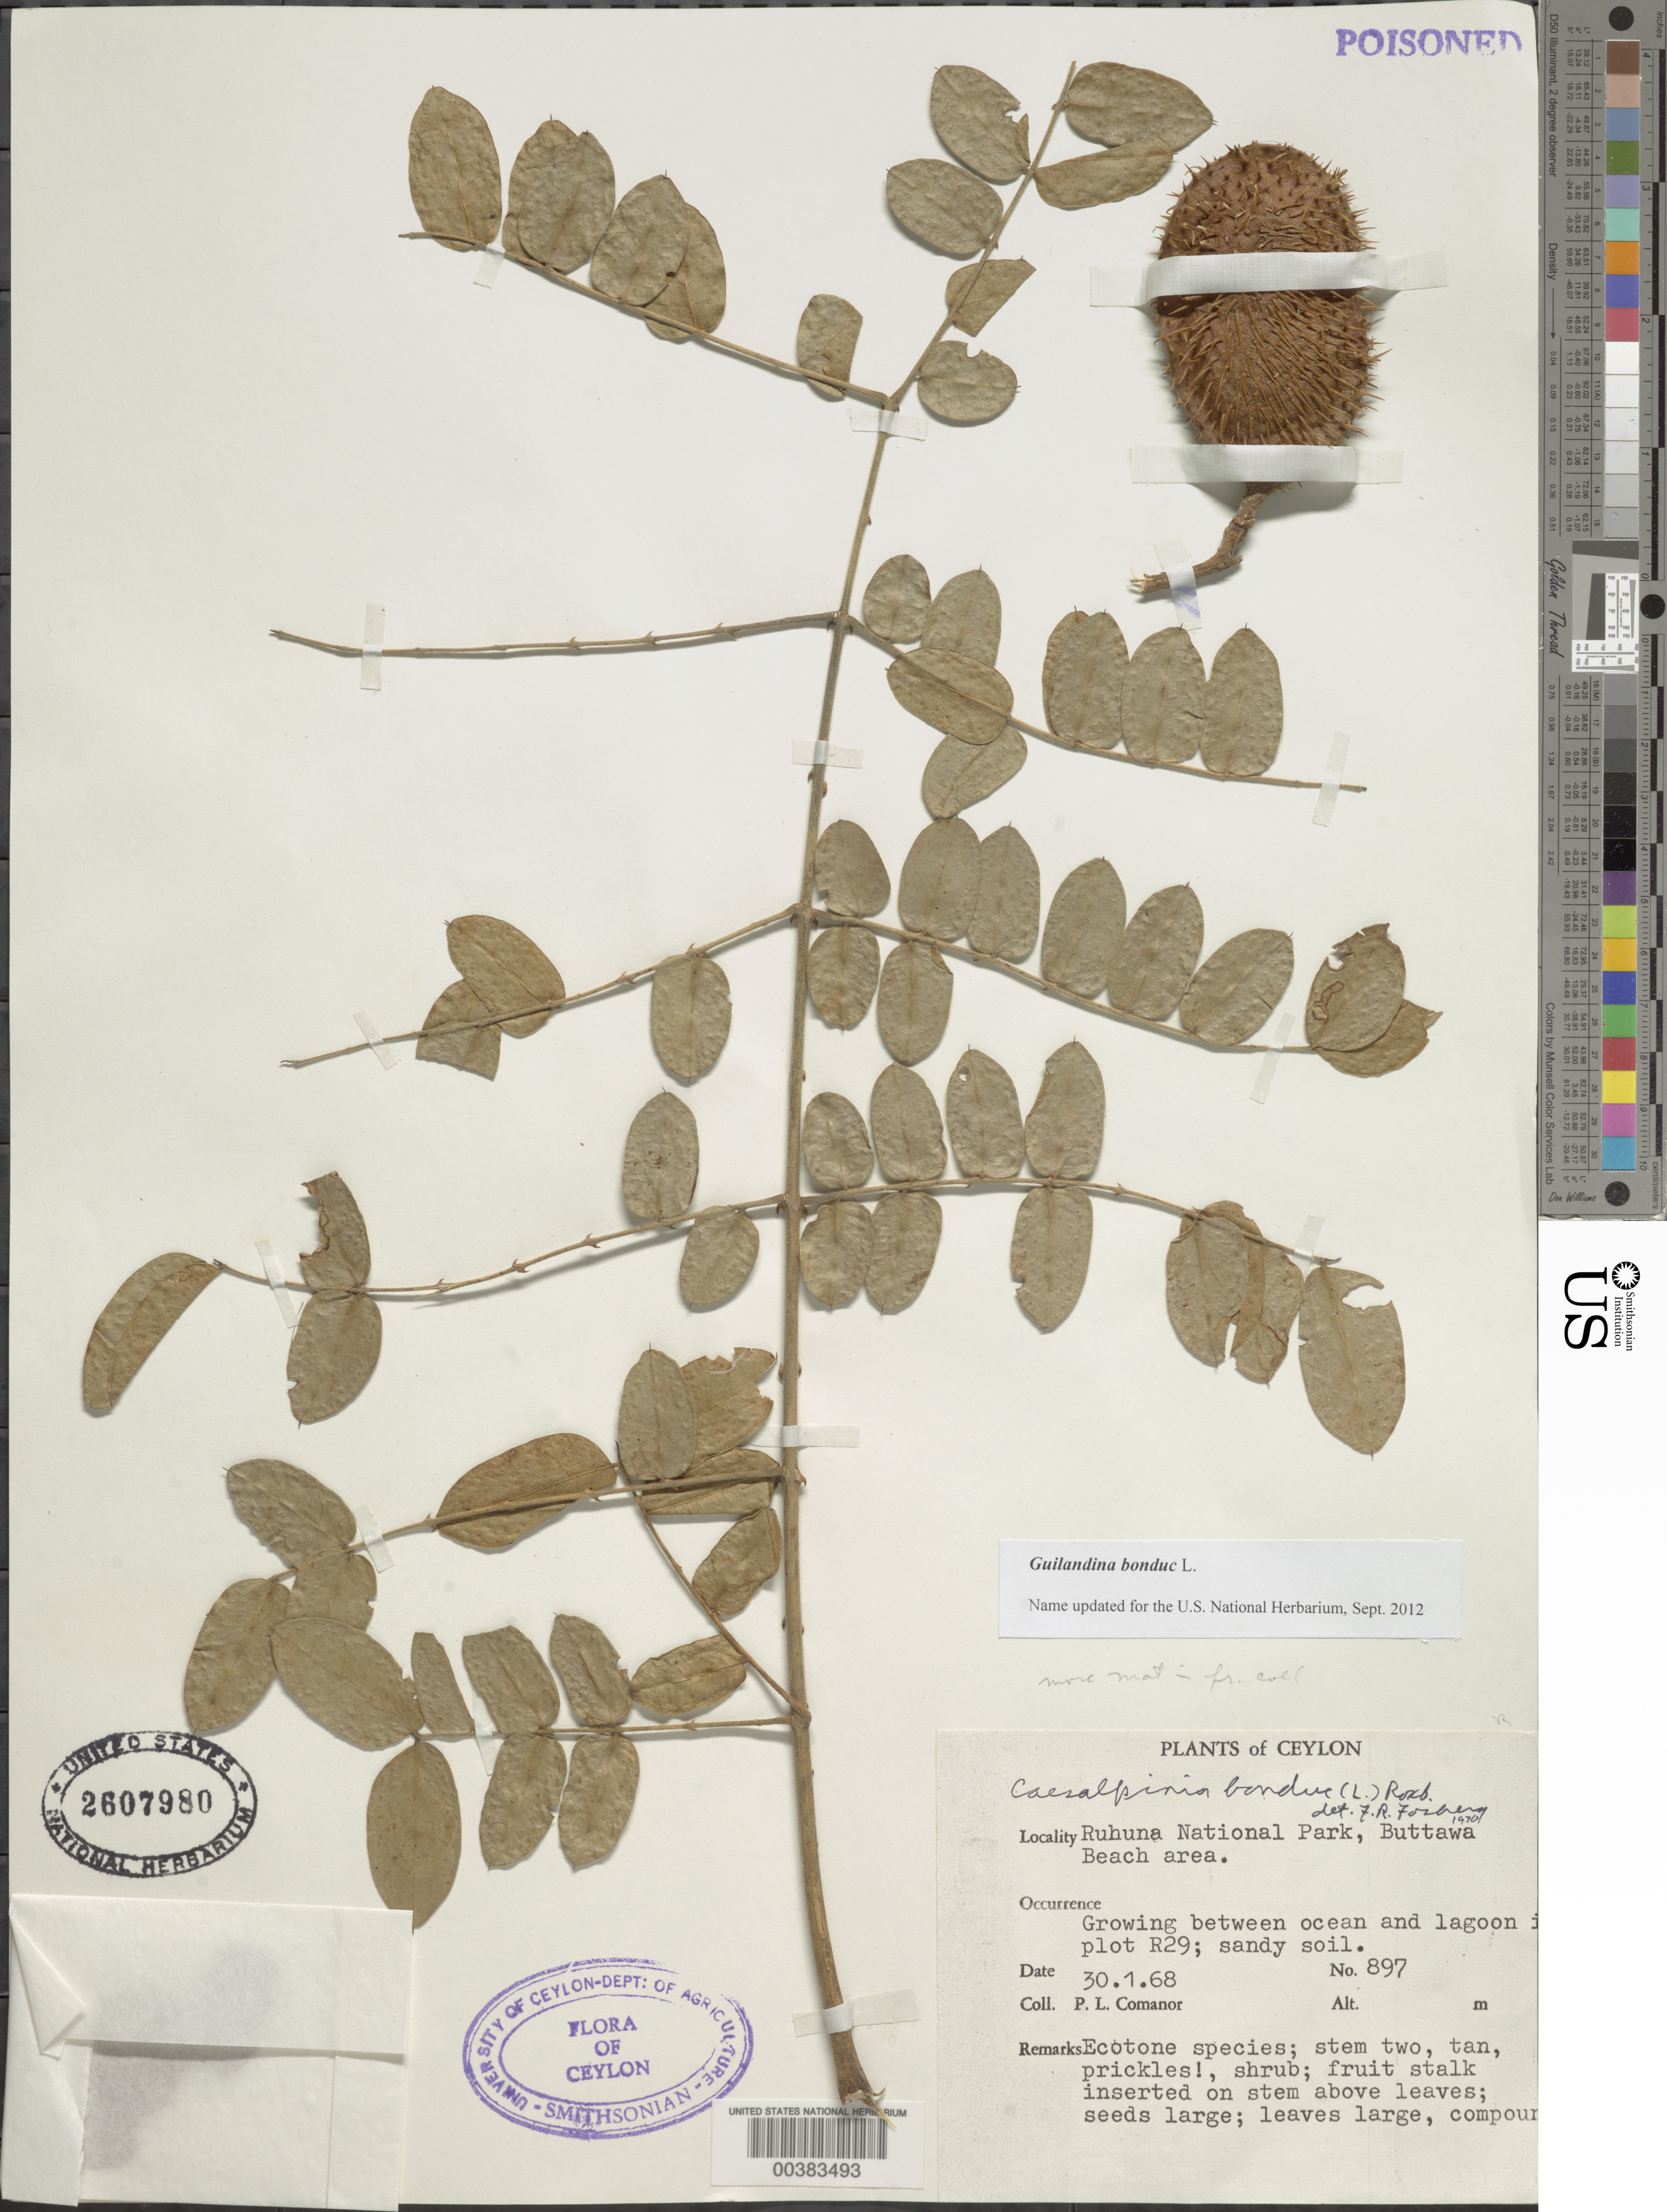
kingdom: Plantae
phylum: Tracheophyta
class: Magnoliopsida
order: Fabales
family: Fabaceae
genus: Guilandina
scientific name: Guilandina bonduc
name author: L.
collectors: P. Comanor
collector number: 897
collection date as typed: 30 Jan 1968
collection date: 1968-01-30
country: Sri Lanka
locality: Ruhuna national park, buttawa beach area, between ocean and lagoon in plot r29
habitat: Sandy soil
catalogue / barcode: US 2607980